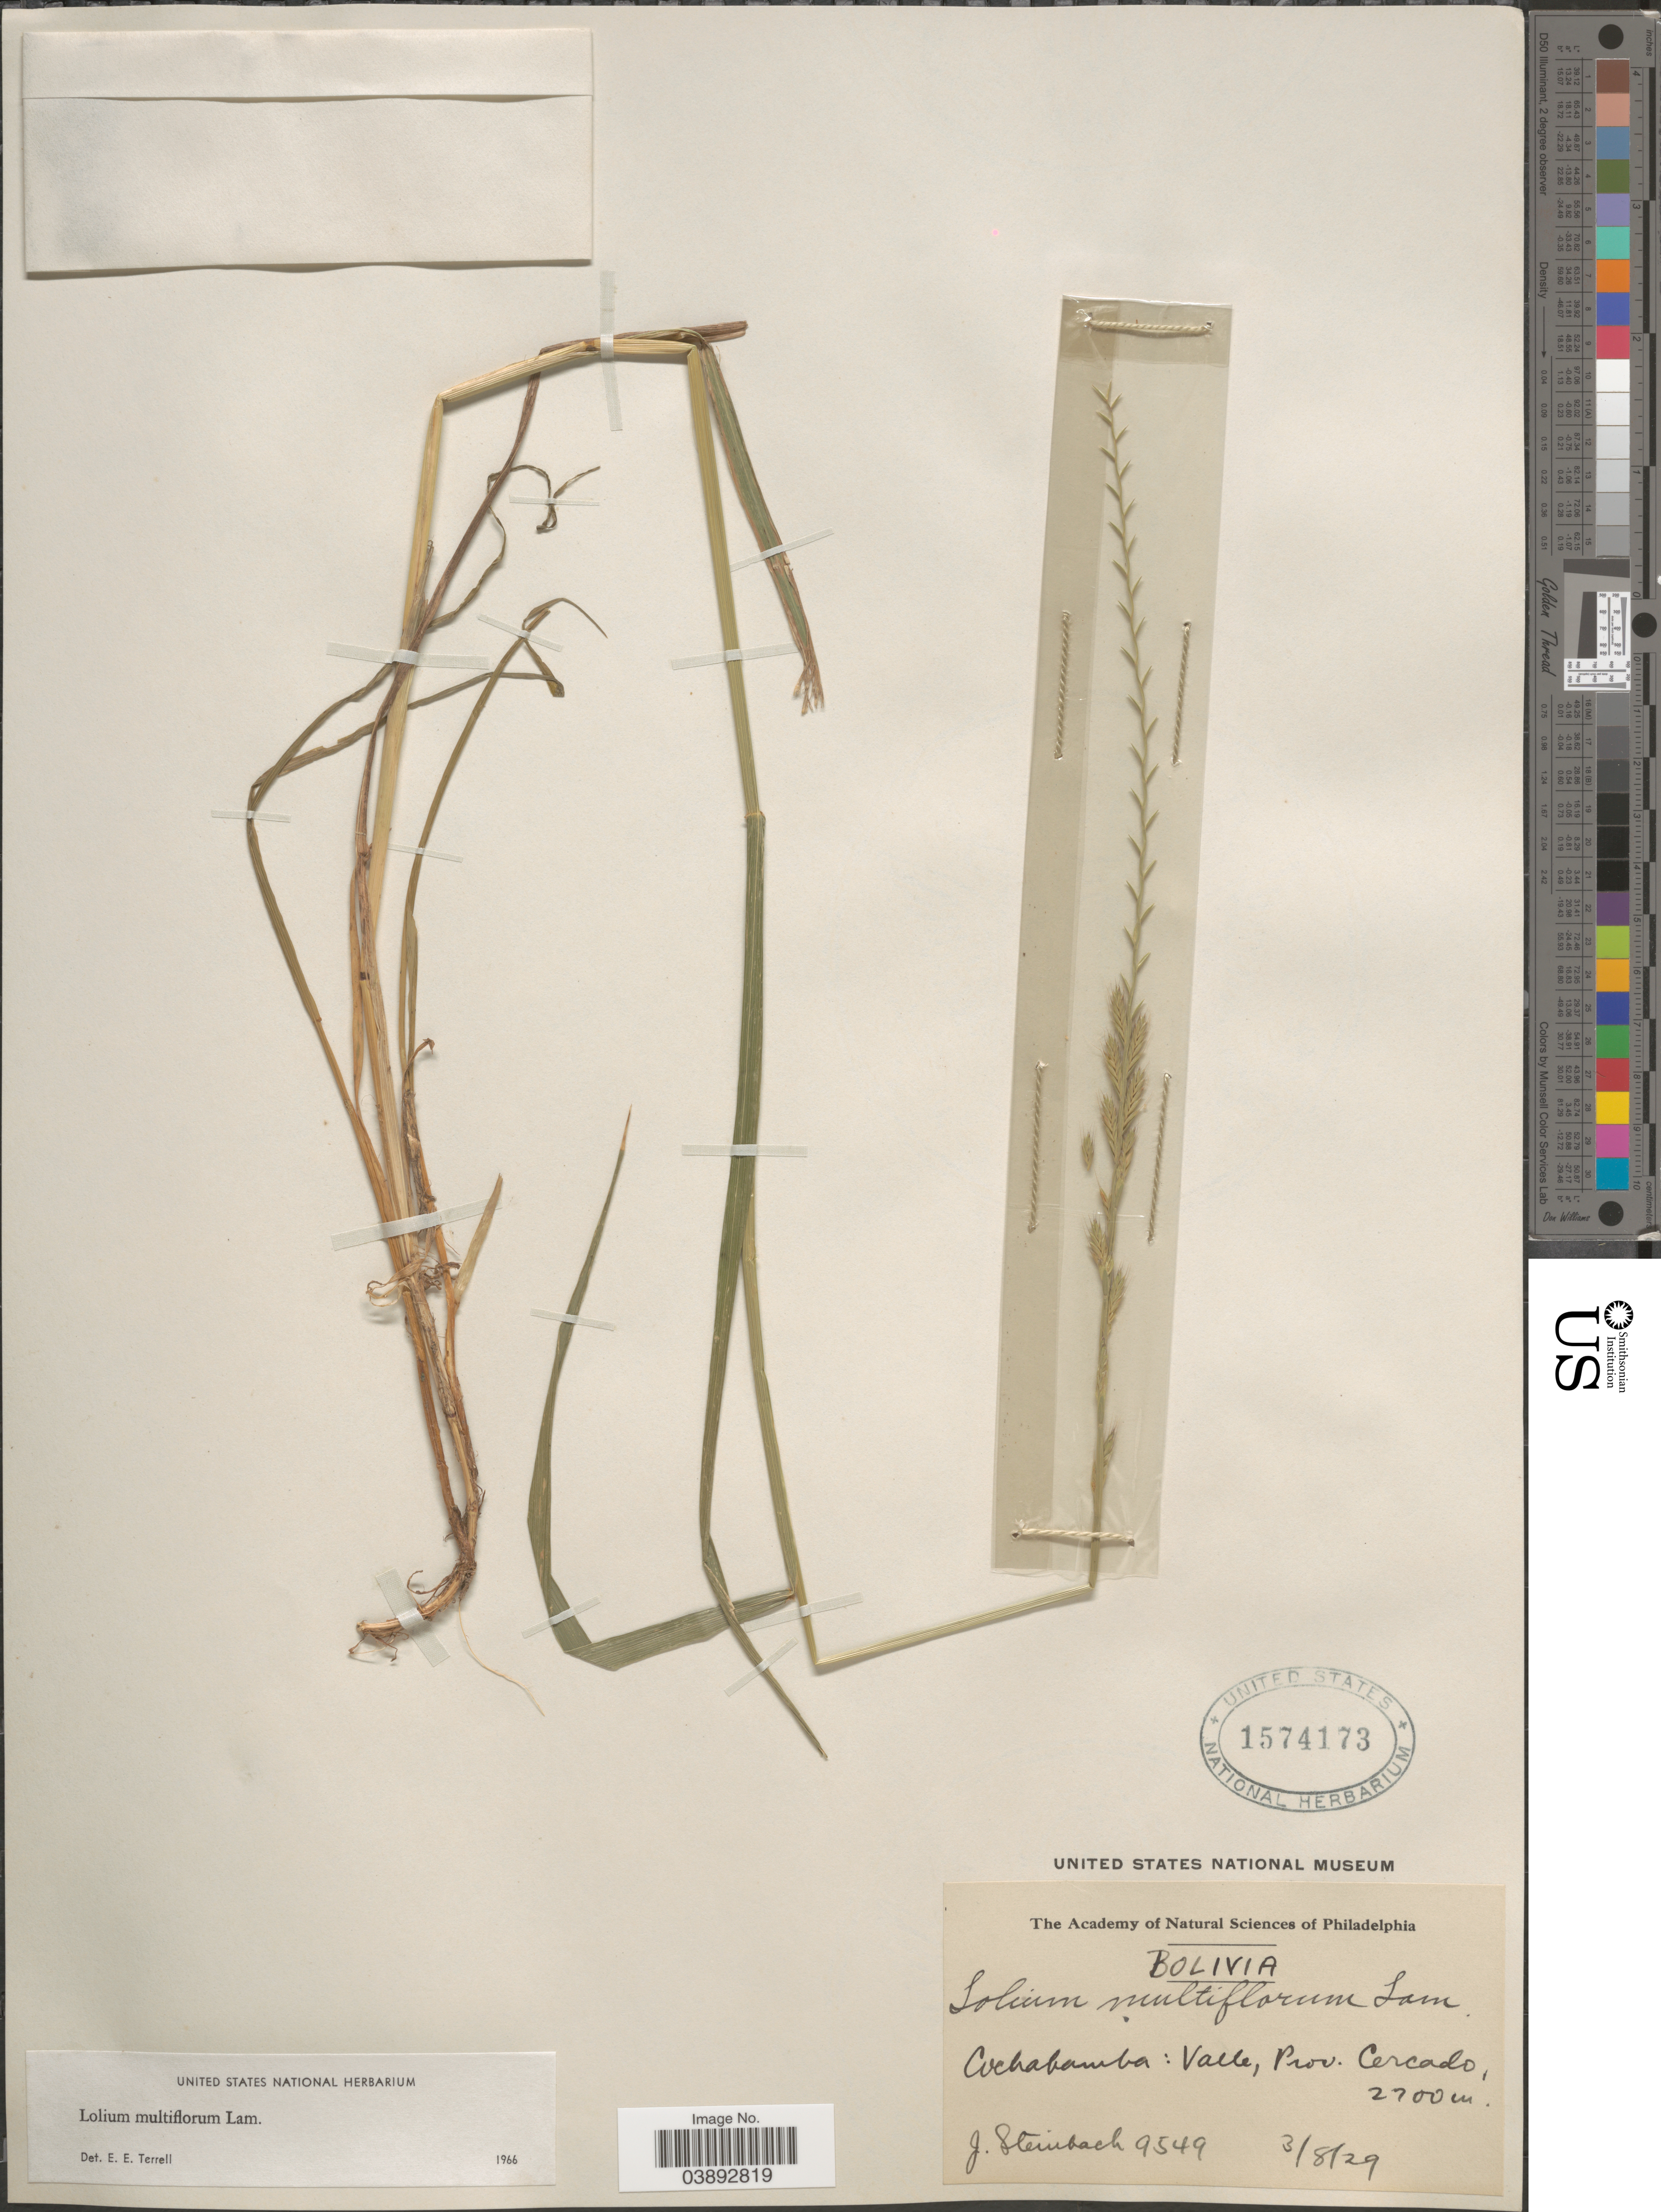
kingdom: Plantae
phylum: Tracheophyta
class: Liliopsida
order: Poales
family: Poaceae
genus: Lolium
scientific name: Lolium multiflorum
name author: Lam.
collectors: J. Steinbach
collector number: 9549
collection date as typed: Transcribed d/m/y: 3/8/29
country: Bolivia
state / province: Cochabamba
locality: Valle, Prov. Cercado.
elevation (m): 2700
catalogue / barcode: US 1574173